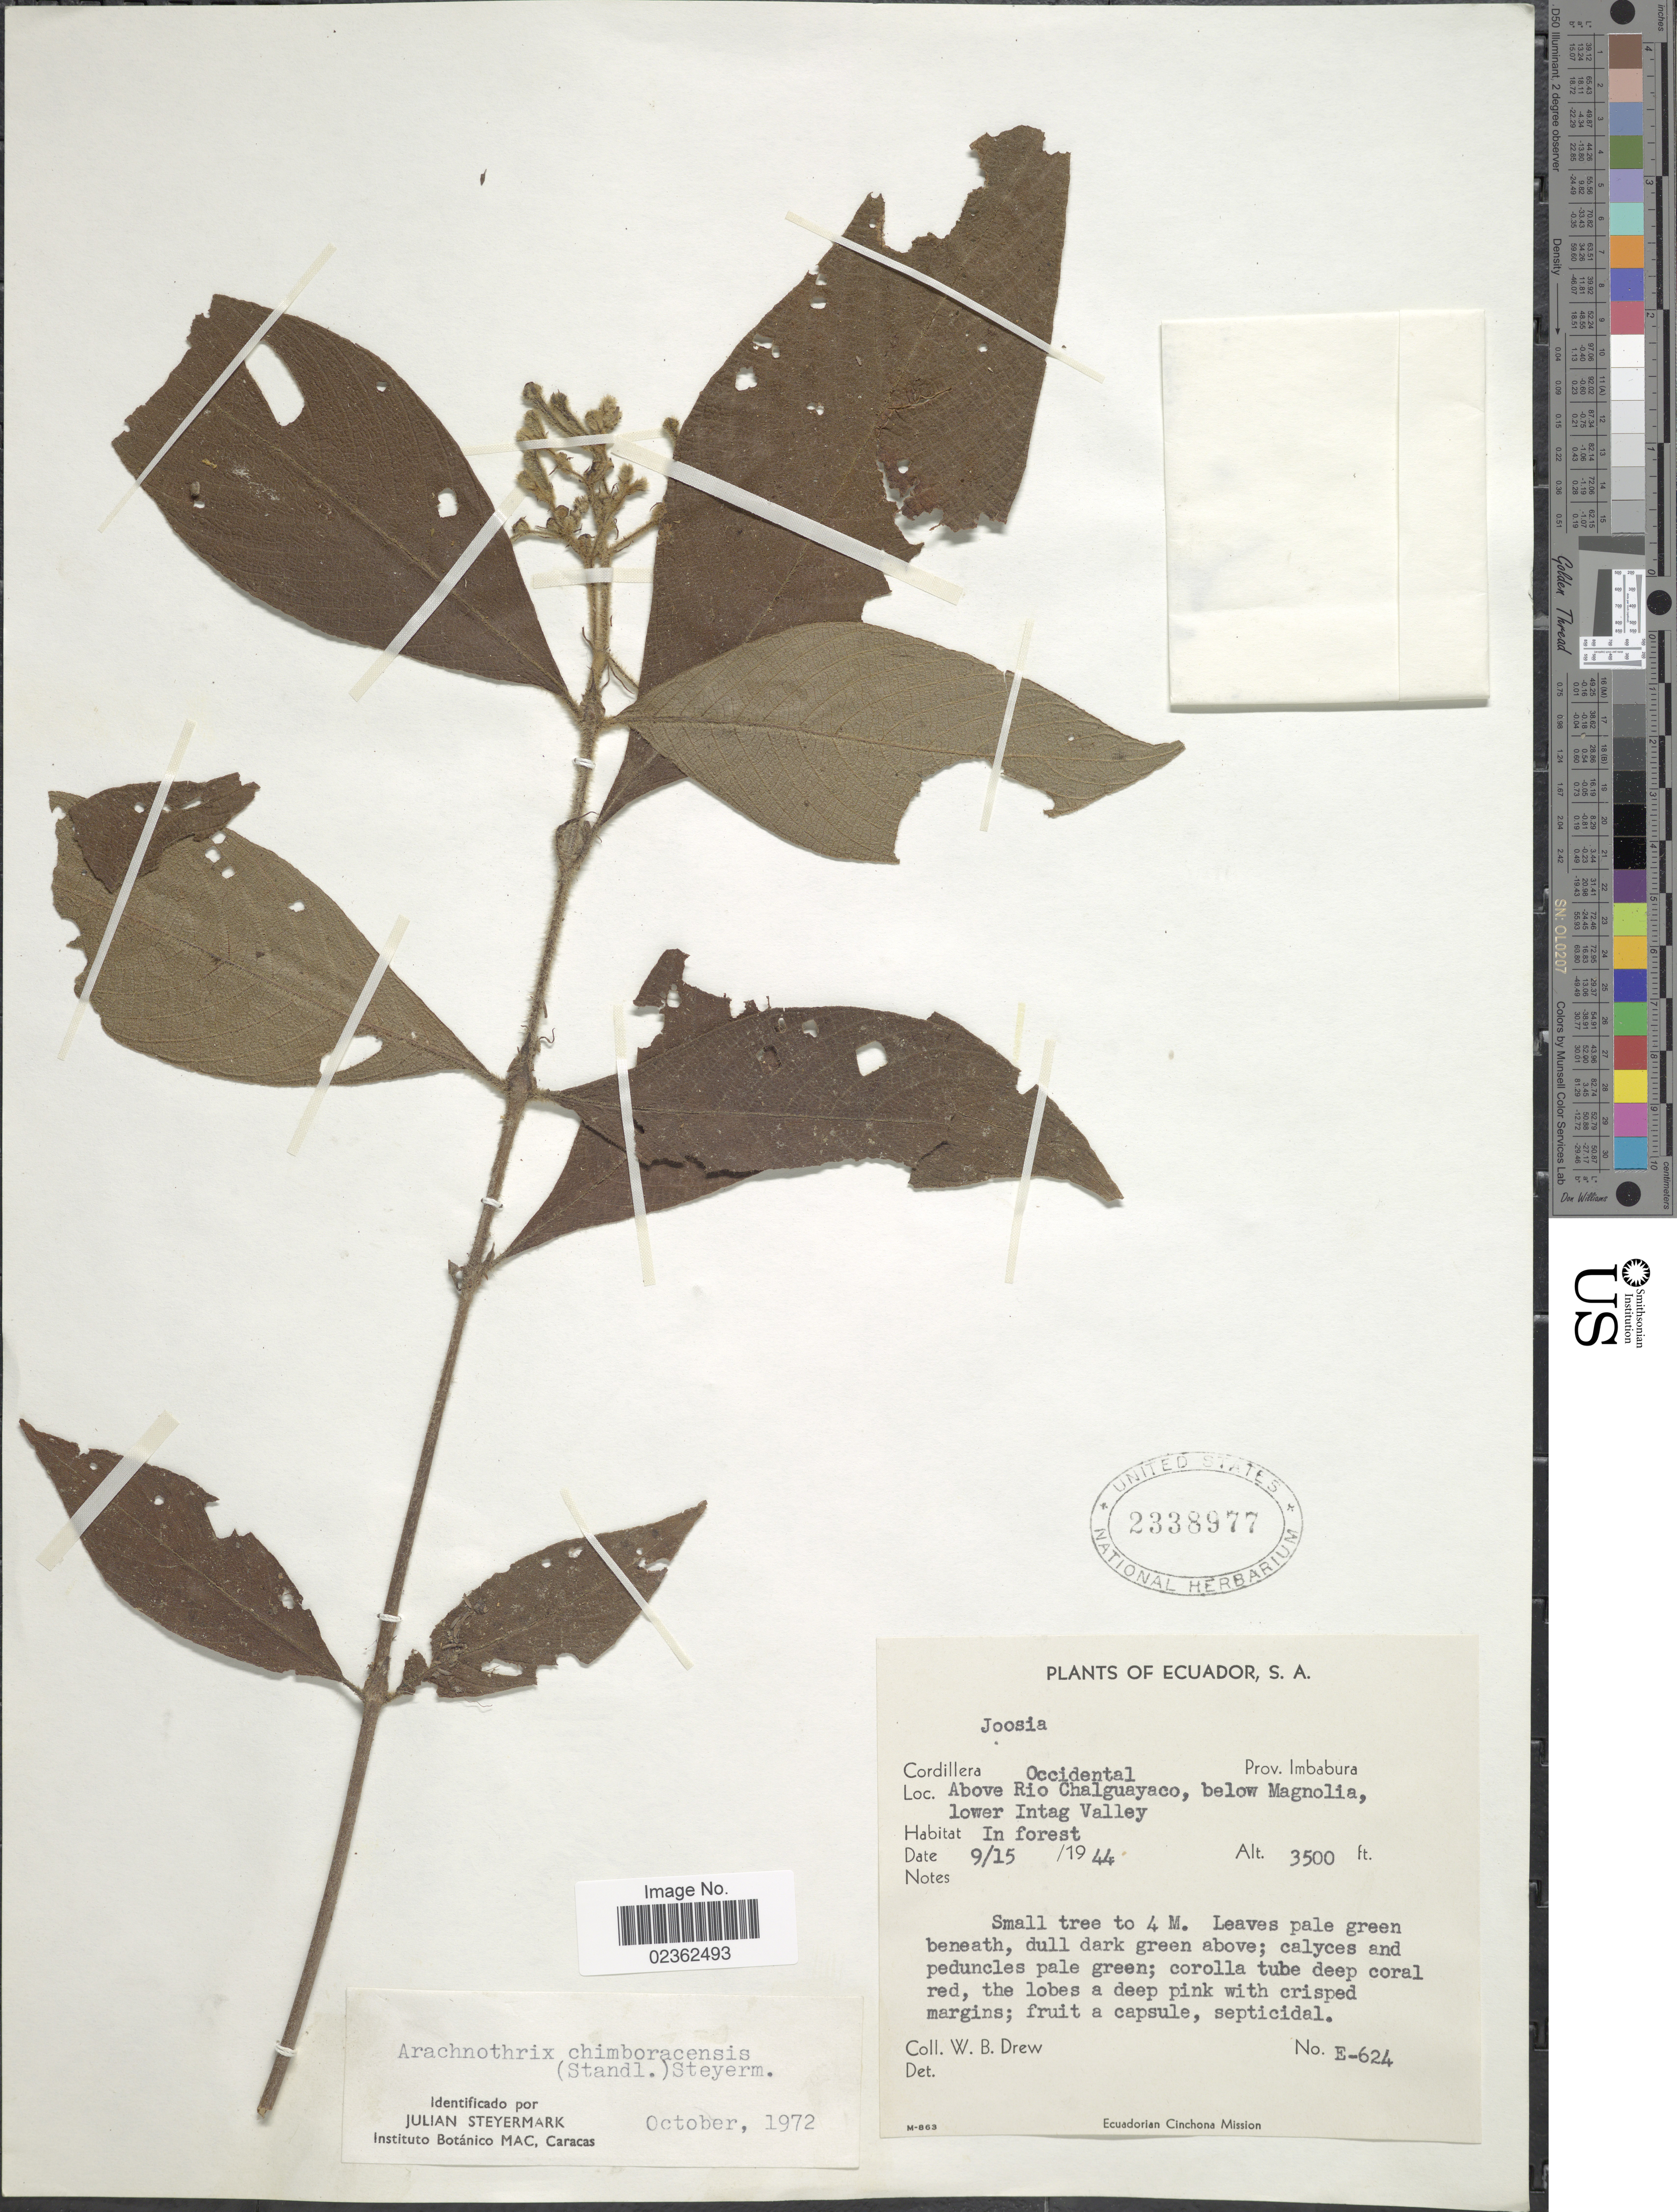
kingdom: Plantae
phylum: Tracheophyta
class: Magnoliopsida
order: Gentianales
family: Rubiaceae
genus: Arachnothryx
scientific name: Arachnothryx chimboracensis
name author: (Standl.) Steyerm.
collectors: W. B. Drew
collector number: E-624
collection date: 1944-09-15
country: Ecuador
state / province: Imbabura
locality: Cordillera Occidental, above Rio Chalguayaco, below Magnolia, lower Intag Valley, in forest.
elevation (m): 1067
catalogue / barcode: US 2338977